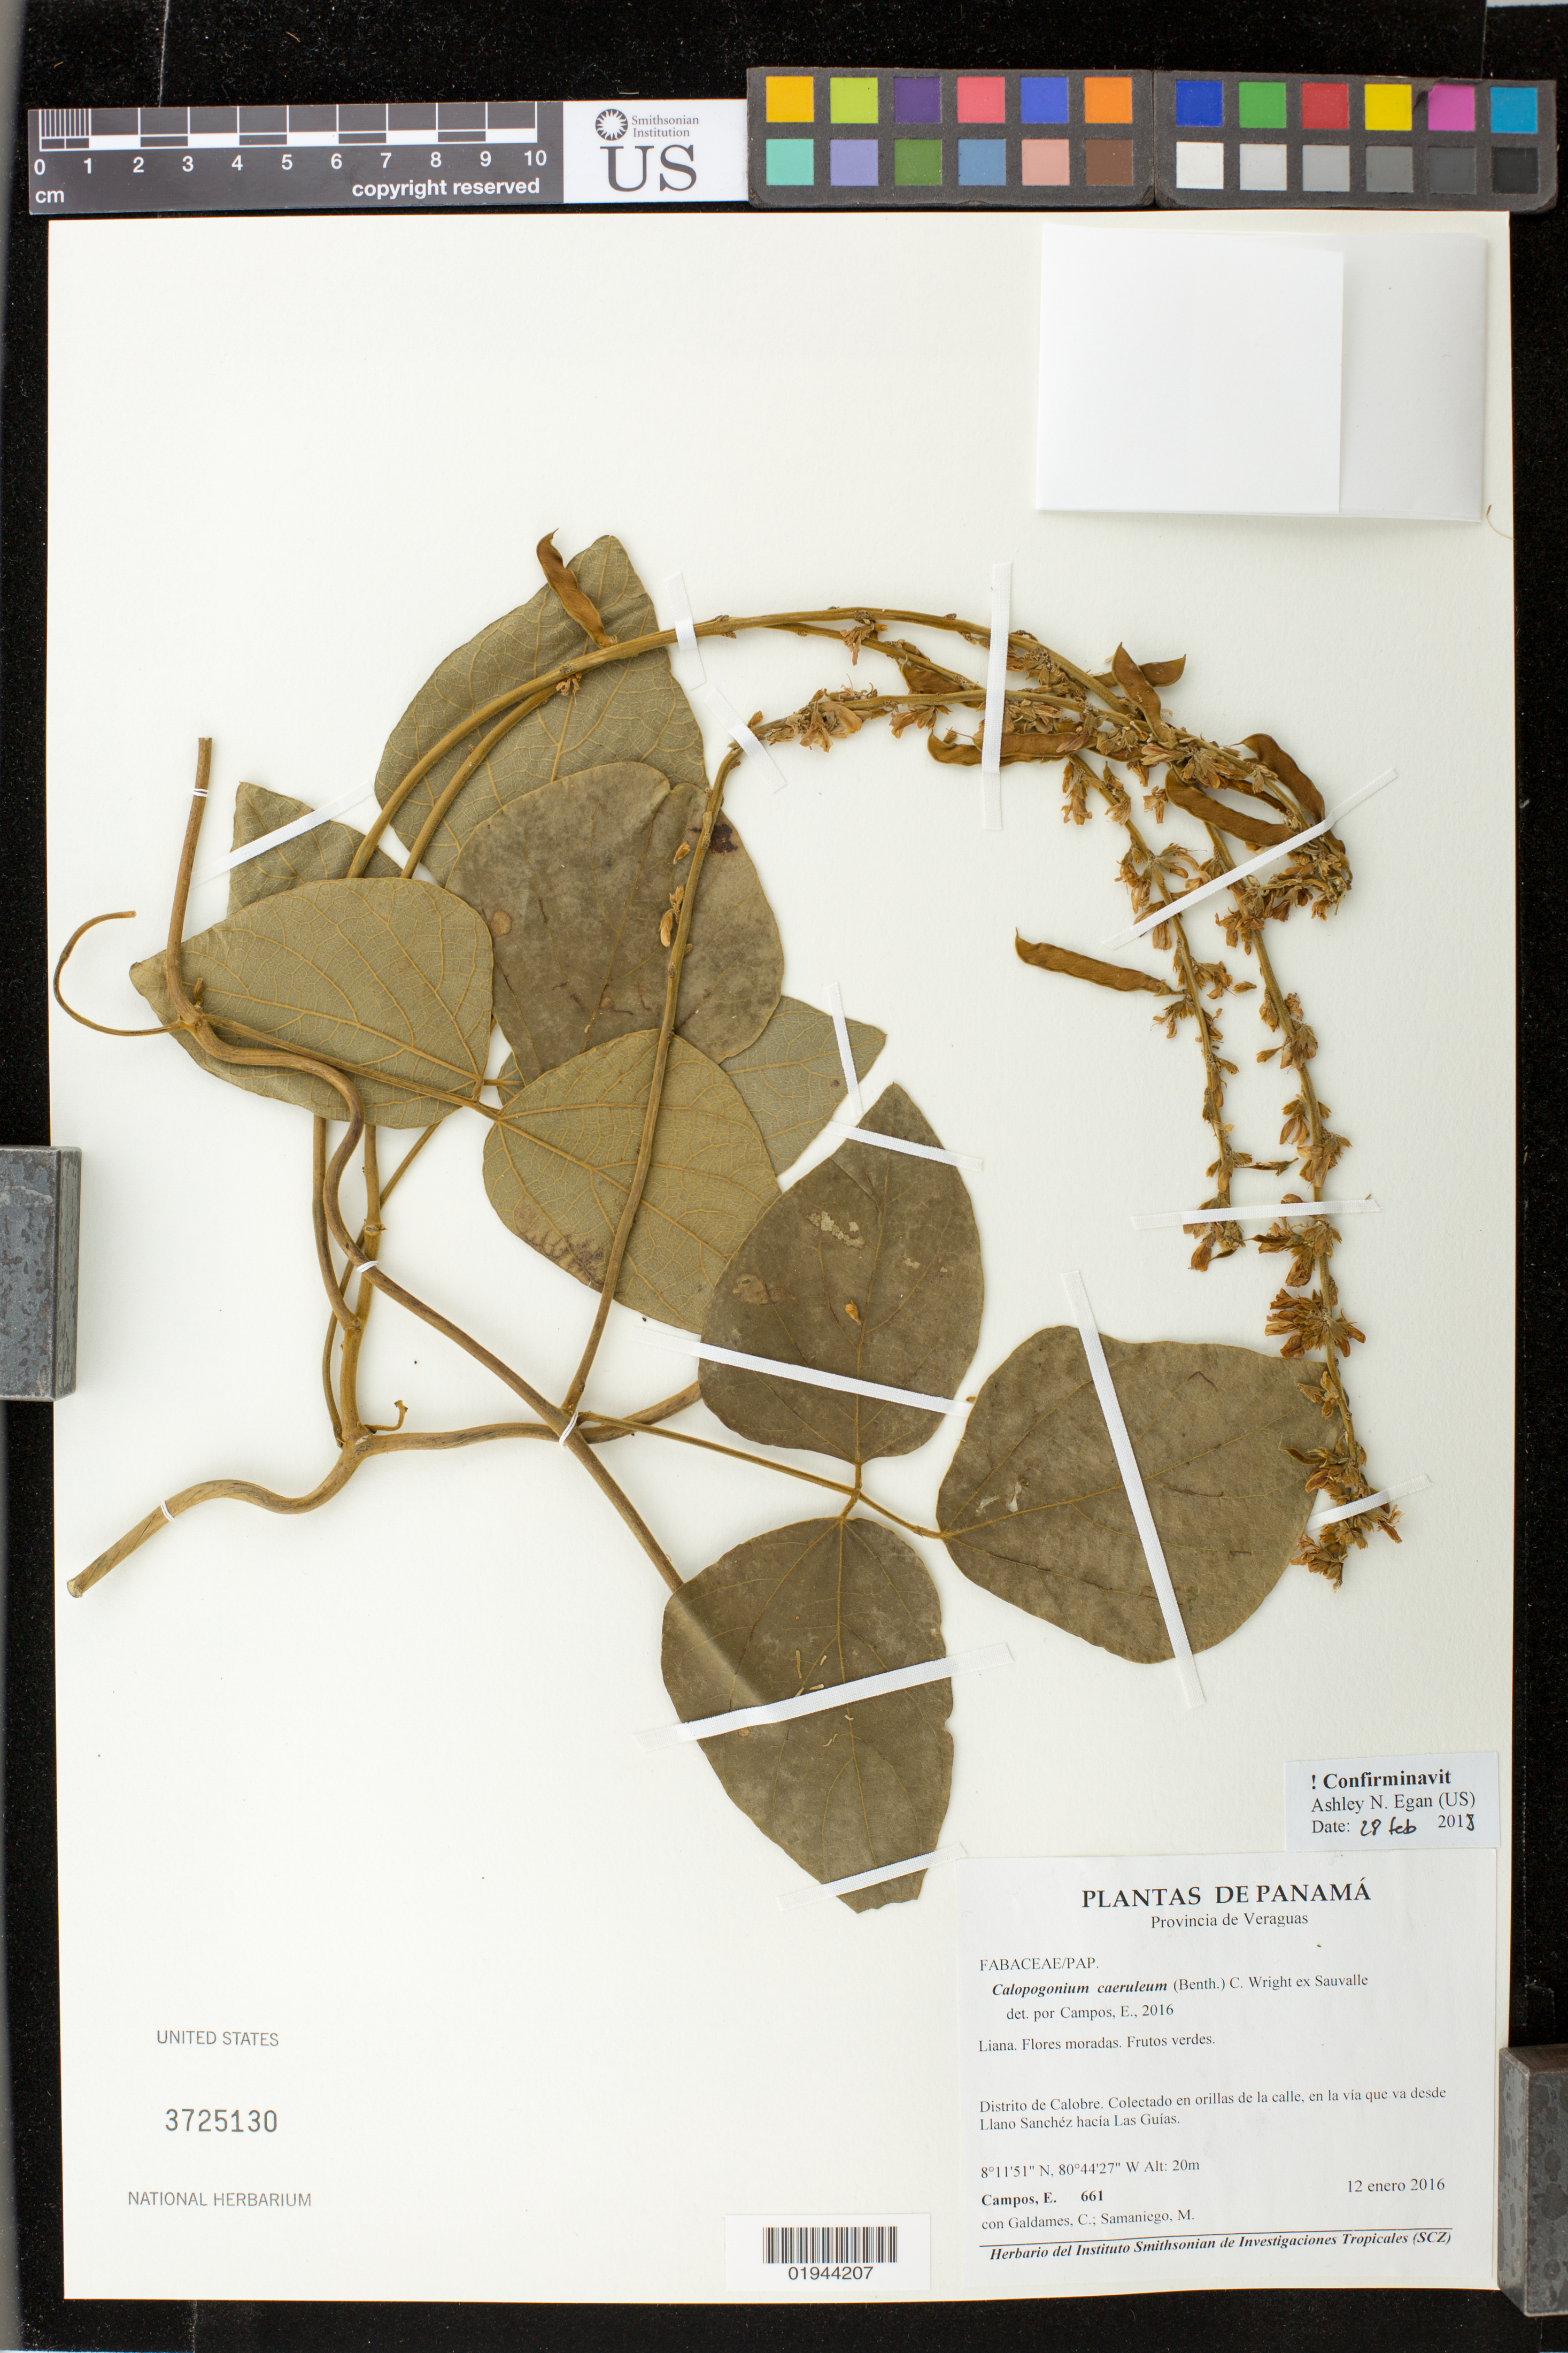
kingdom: Plantae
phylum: Tracheophyta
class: Magnoliopsida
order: Fabales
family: Fabaceae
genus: Calopogonium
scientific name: Calopogonium caeruleum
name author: (Benth.) C. Wright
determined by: Campos, E.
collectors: E. Campos, C. Galdames & M. Samaniego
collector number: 661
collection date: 2016-01-12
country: Panama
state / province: Veraguas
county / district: Calobre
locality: Colectado en orillas de la calle, en la via que va desde Llano Sanchez hacia Las Guias.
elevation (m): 20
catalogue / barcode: US 3725130